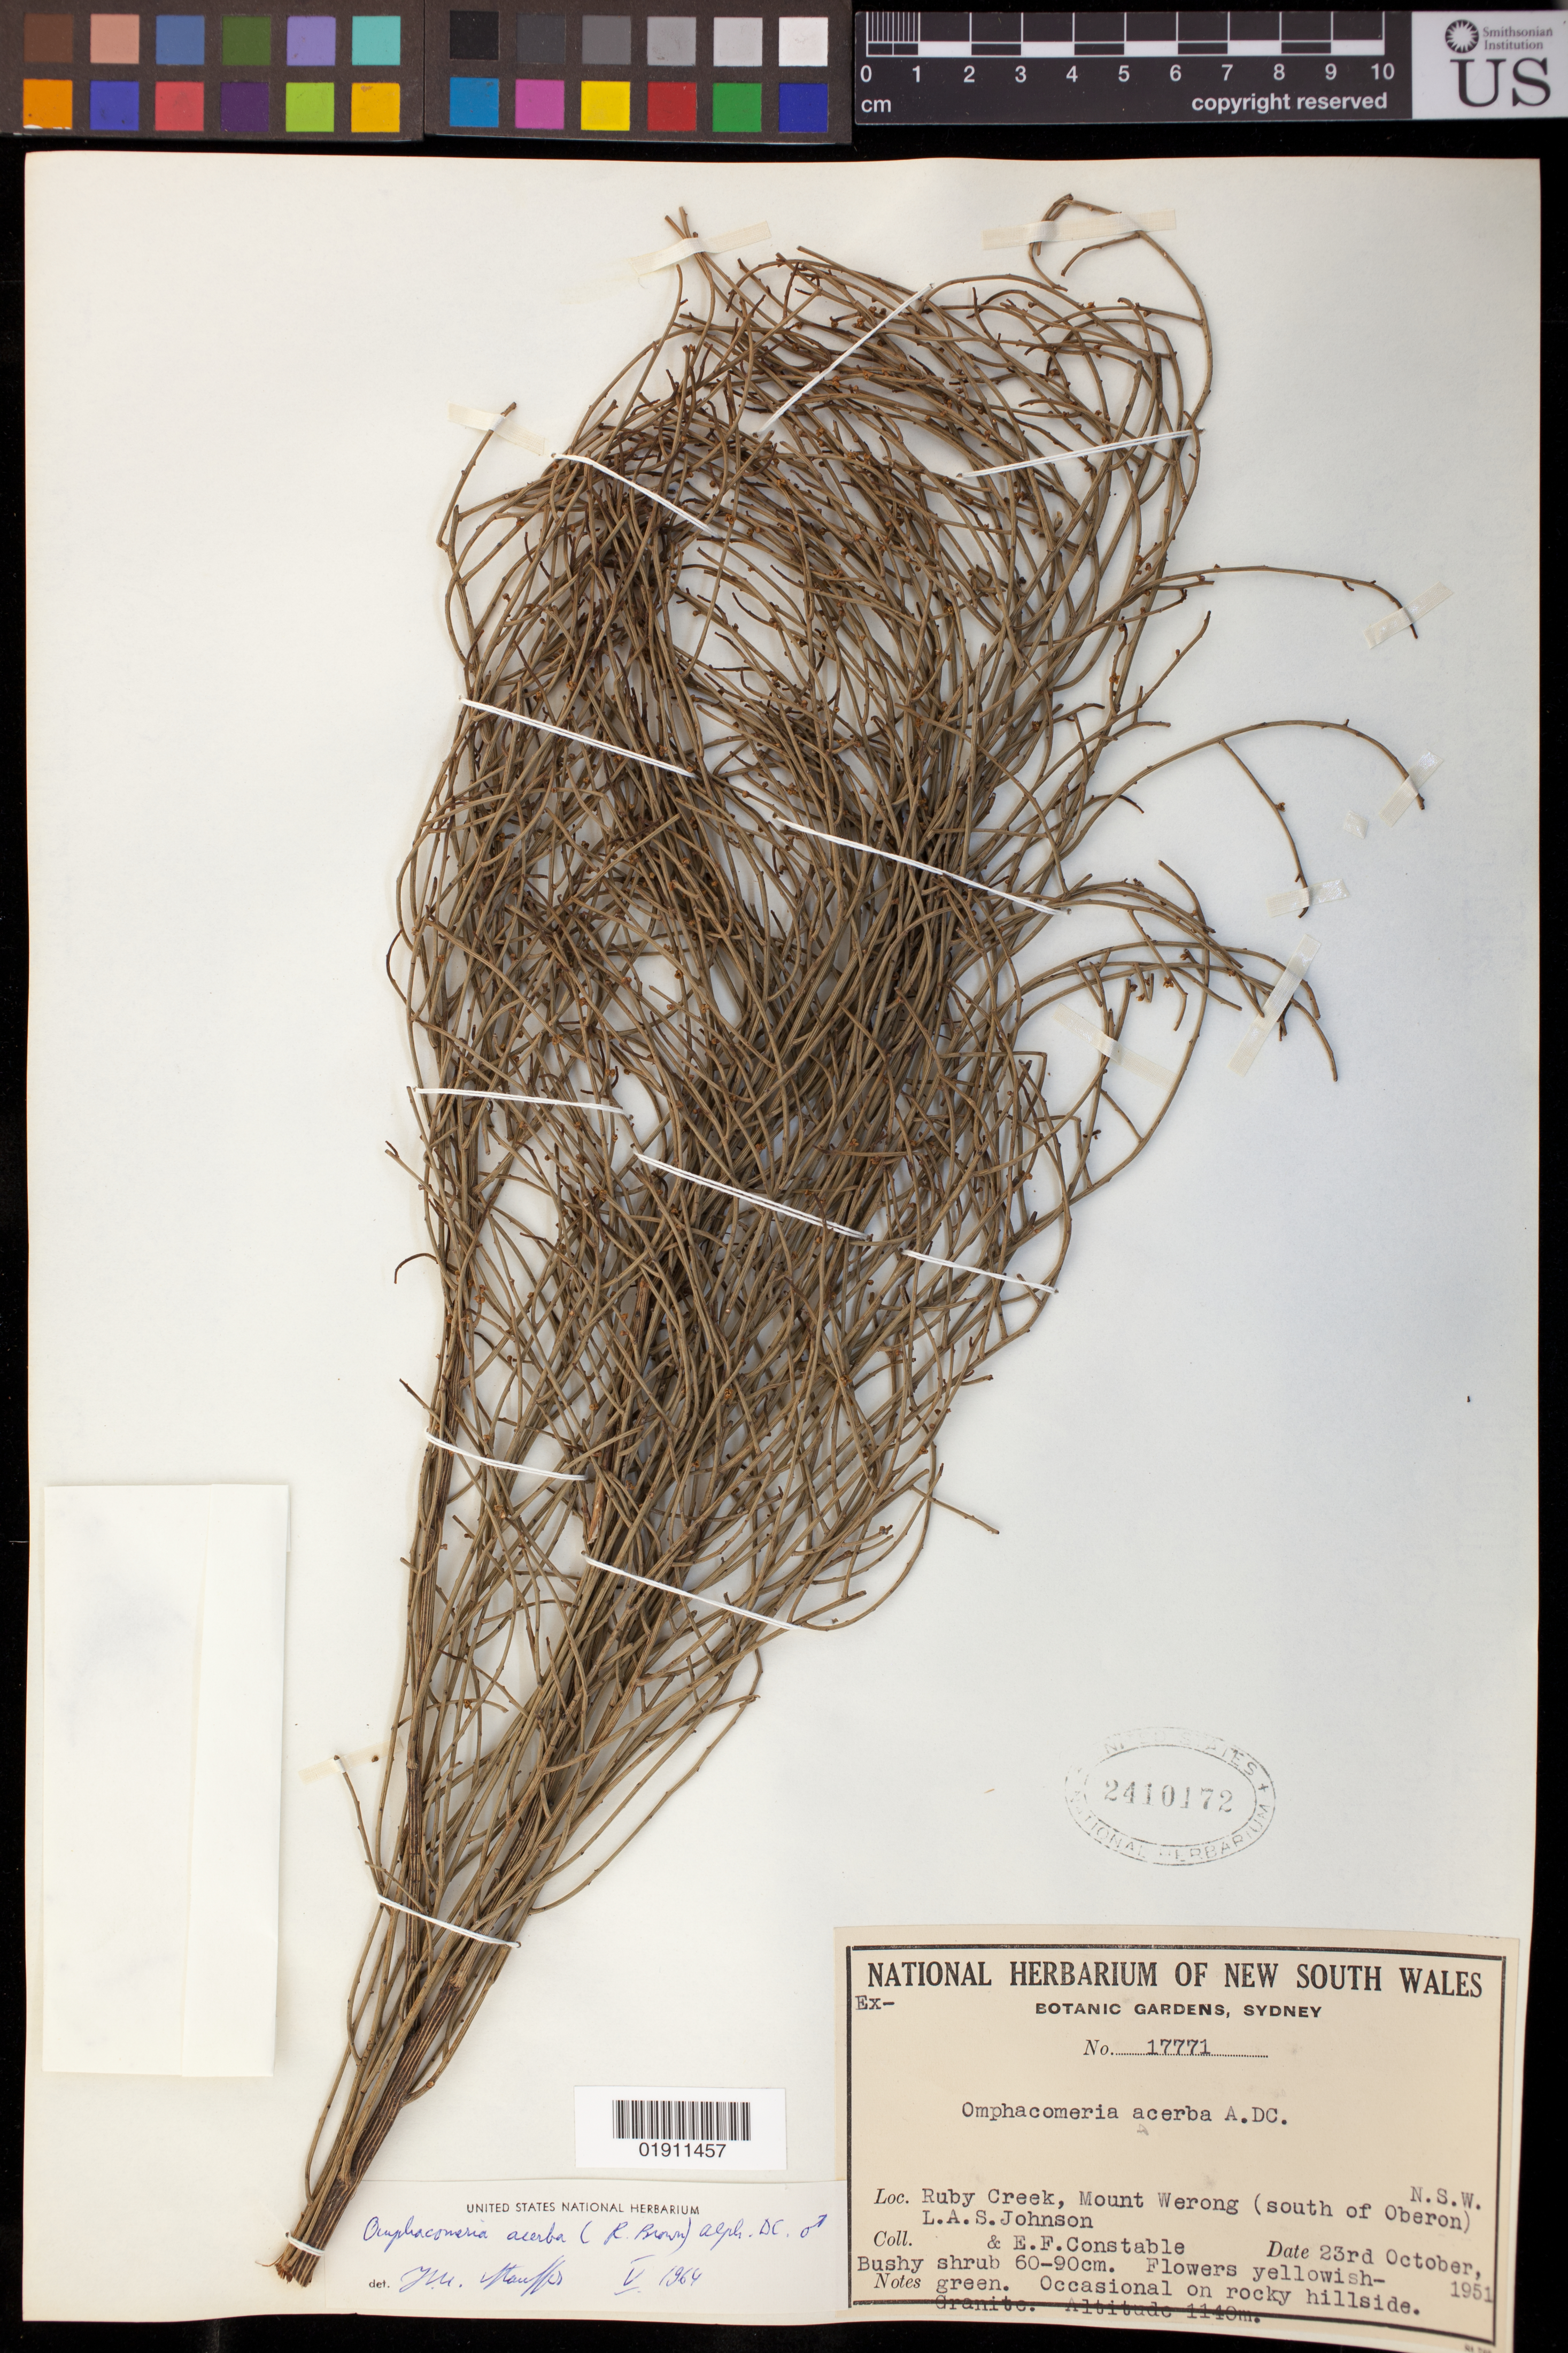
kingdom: Plantae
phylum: Tracheophyta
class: Magnoliopsida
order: Santalales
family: Santalaceae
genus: Omphacomeria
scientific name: Omphacomeria acerba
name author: (R. Br.) A. DC.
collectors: L. A. S. Johnson & E. F. Constable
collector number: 17771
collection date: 1951-10-23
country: Australia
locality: Ruby Creek, Mount Werong (south of Oberon), occasional on rocky hillside, granite.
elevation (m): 1140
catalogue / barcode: US 2410172